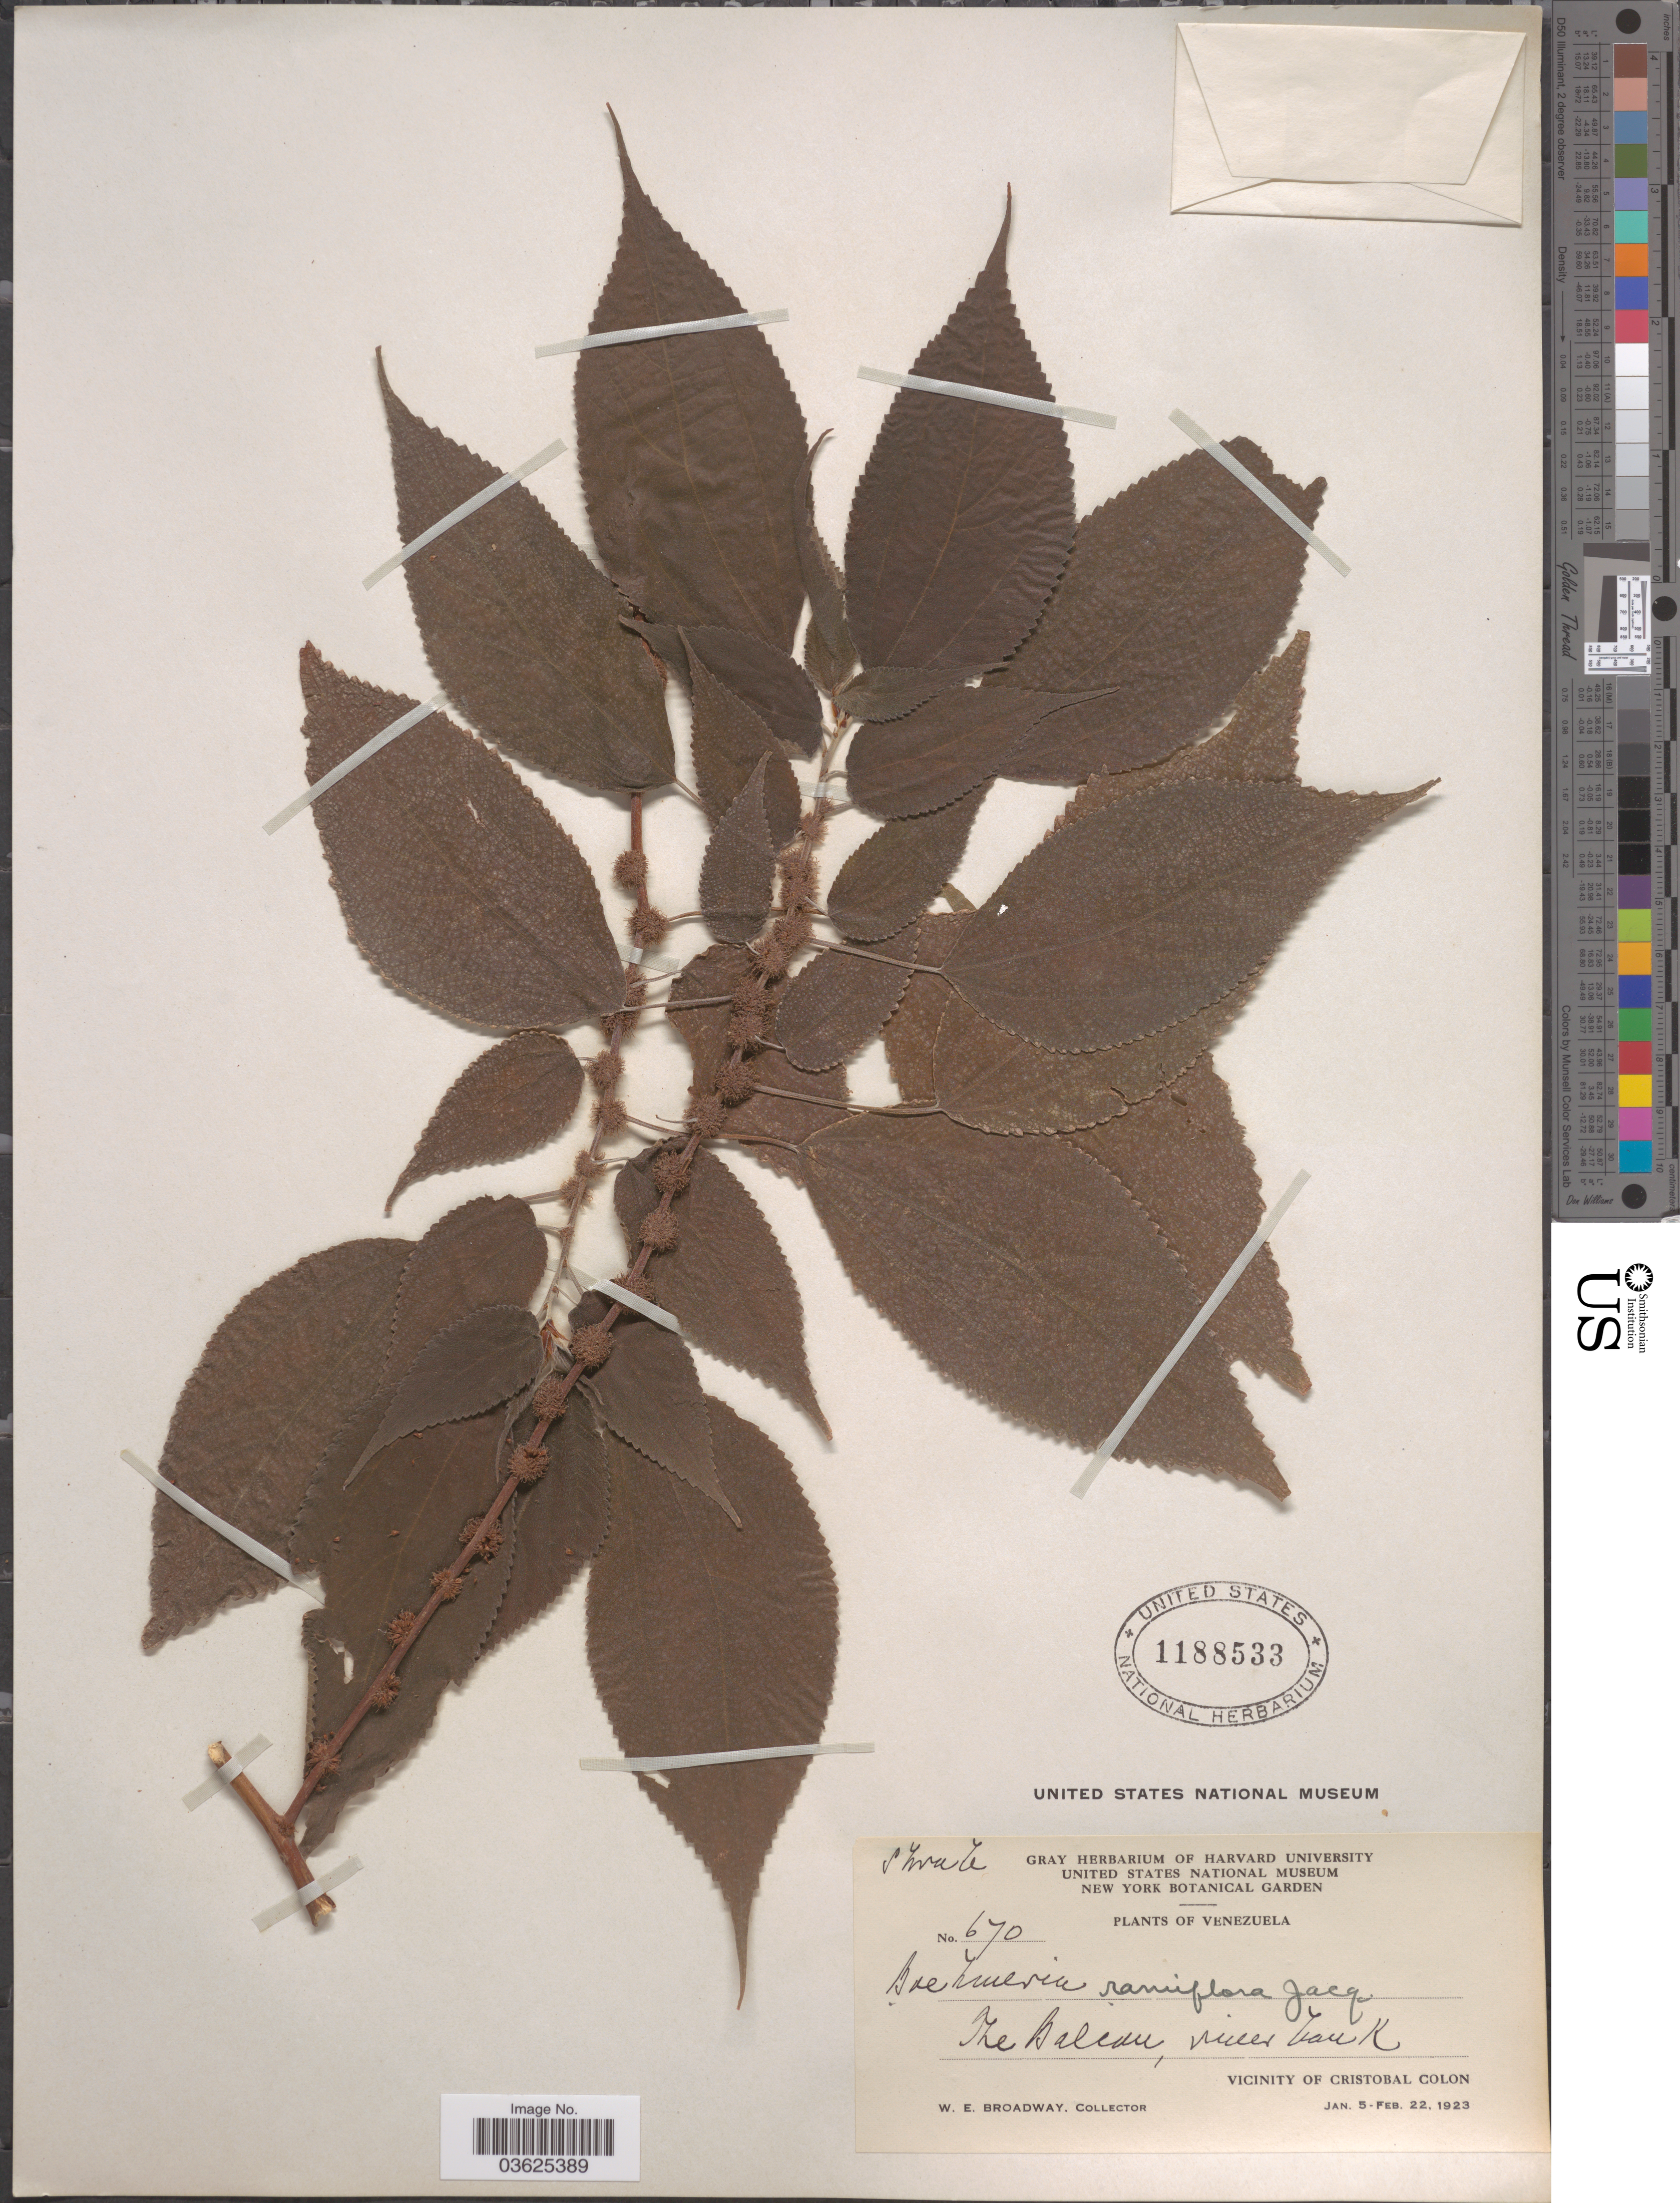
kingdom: Plantae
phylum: Tracheophyta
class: Magnoliopsida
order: Rosales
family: Urticaceae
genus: Boehmeria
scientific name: Boehmeria ramiflora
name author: Jacq.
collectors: W. E. Broadway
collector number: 670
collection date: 1923-01-05/1923-02-22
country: Venezuela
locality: The Balcon, river bank. Vicinity of Cristobal Colon.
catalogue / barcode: US 1188533